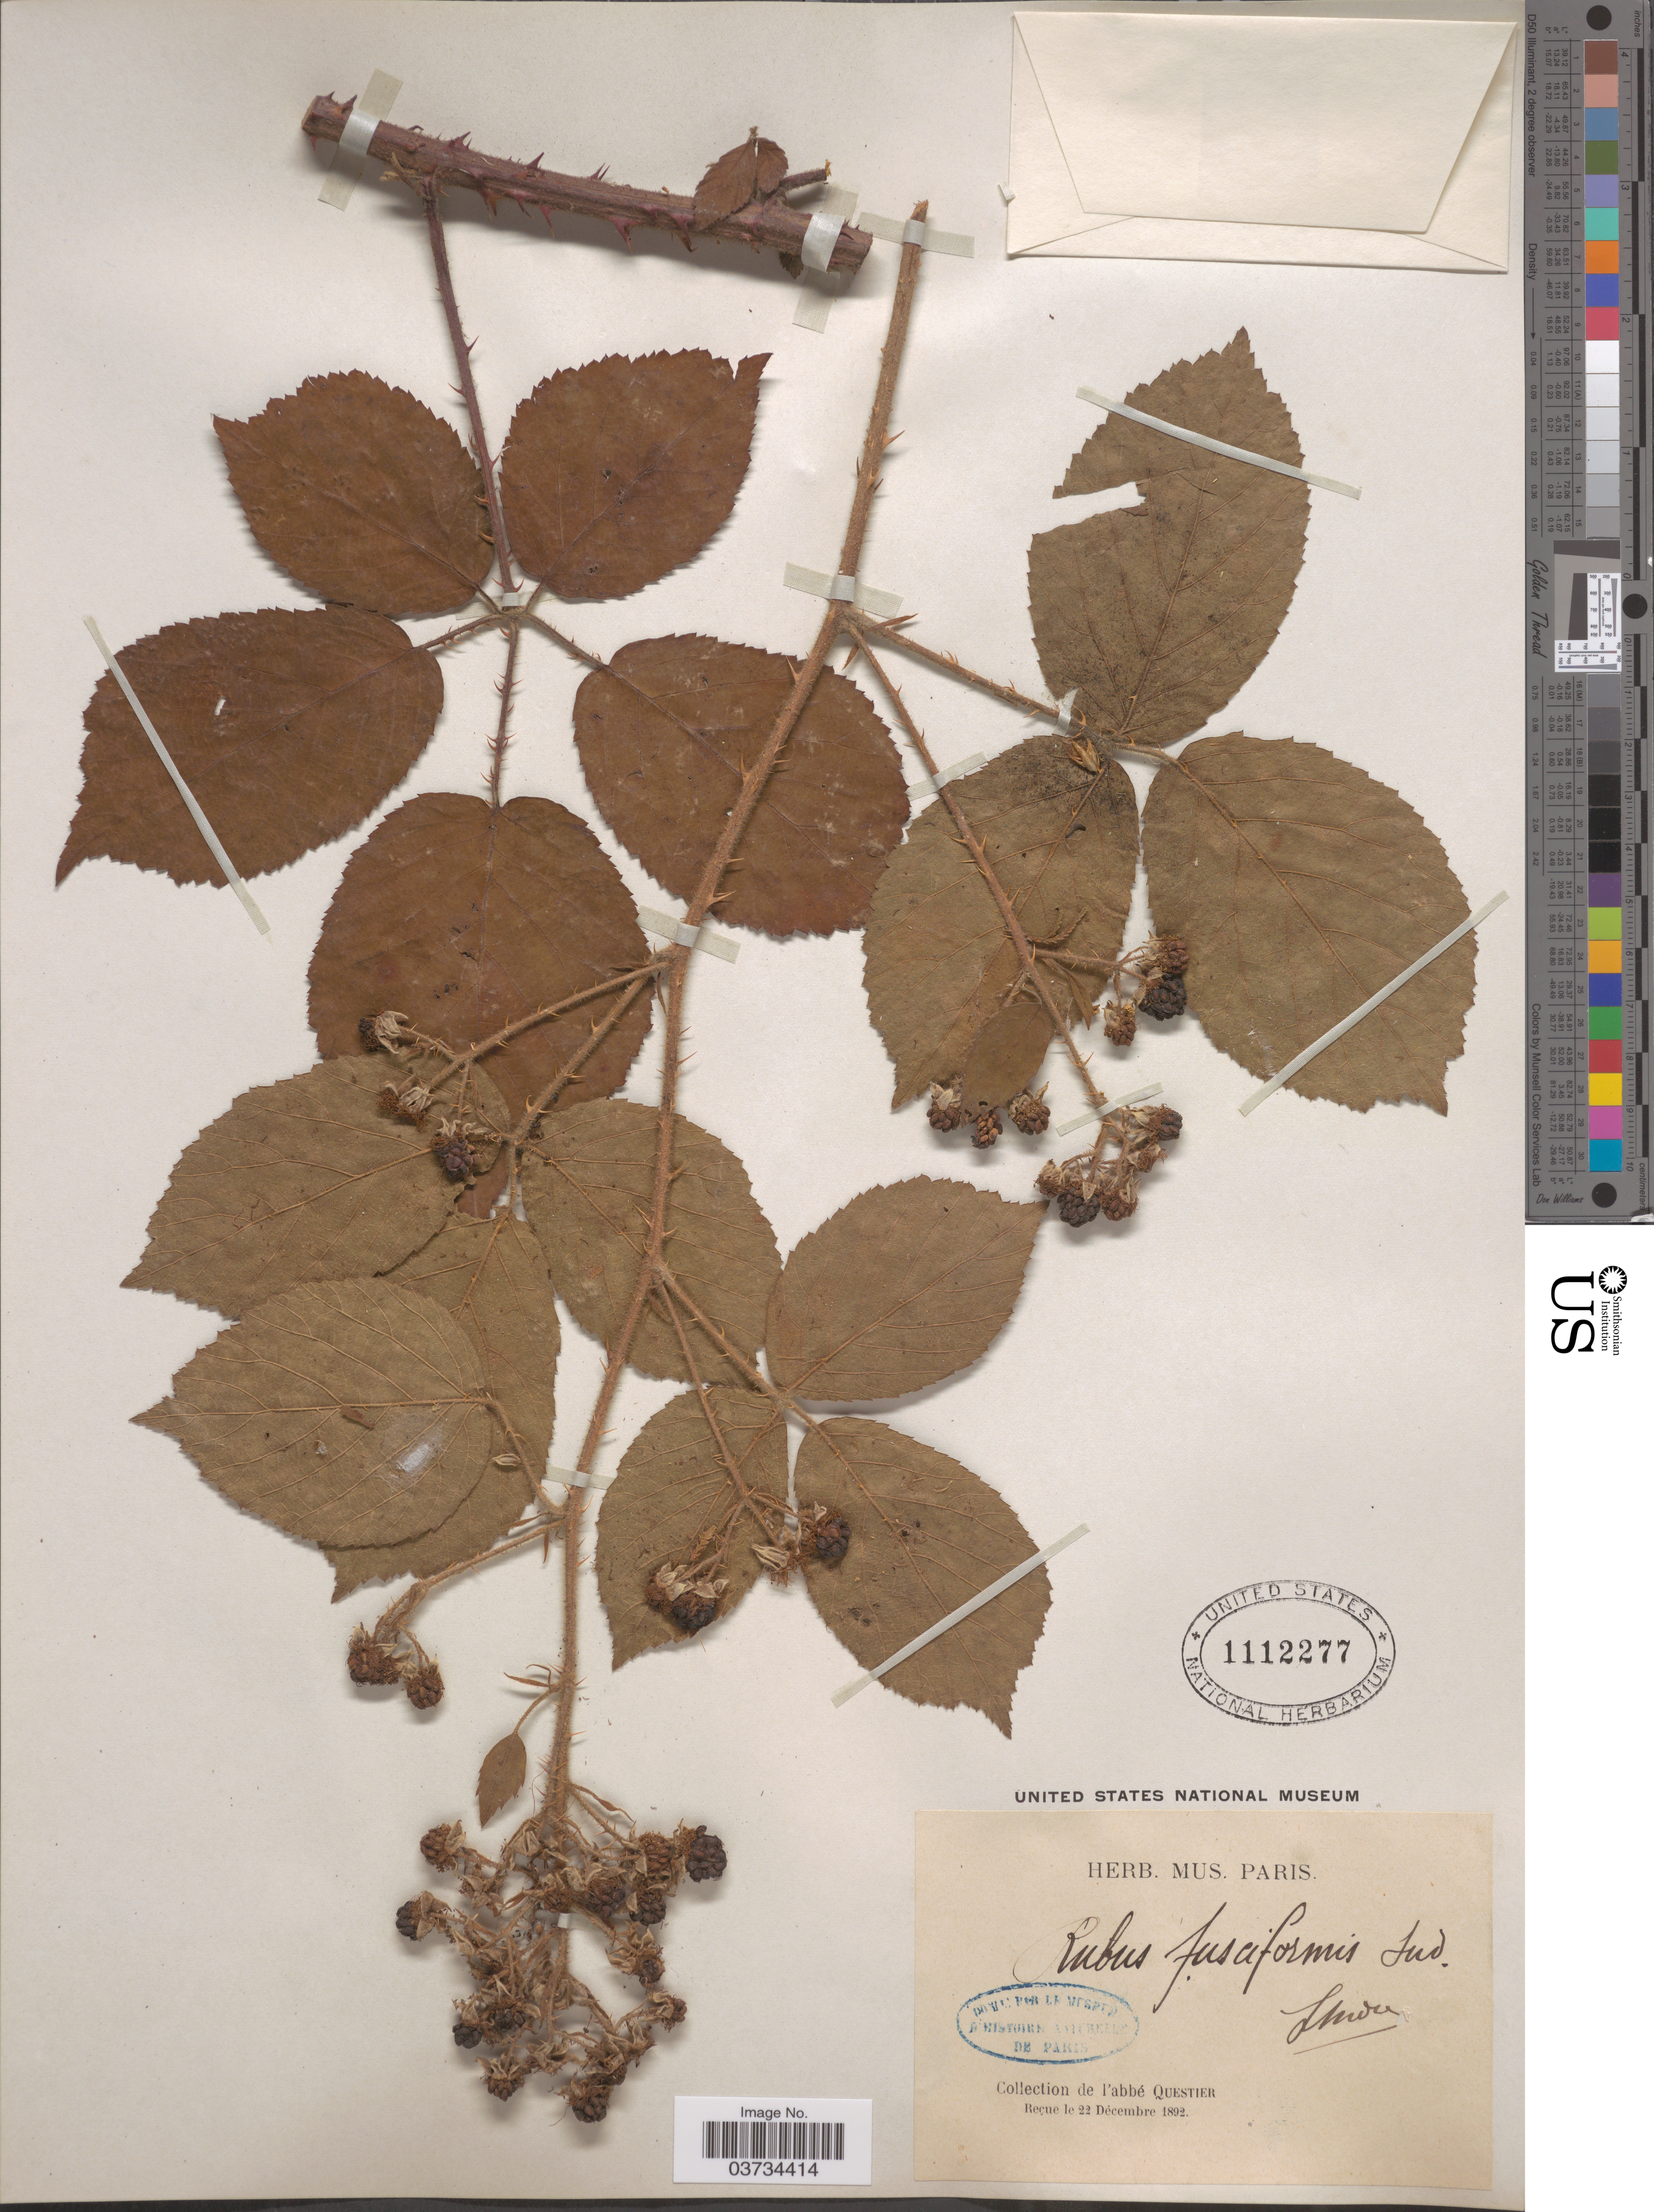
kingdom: Plantae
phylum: Tracheophyta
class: Magnoliopsida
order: Rosales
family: Rosaceae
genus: Rubus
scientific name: Rubus fusciformis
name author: Sudre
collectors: A. Questier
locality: [illegible text].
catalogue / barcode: US 1112277